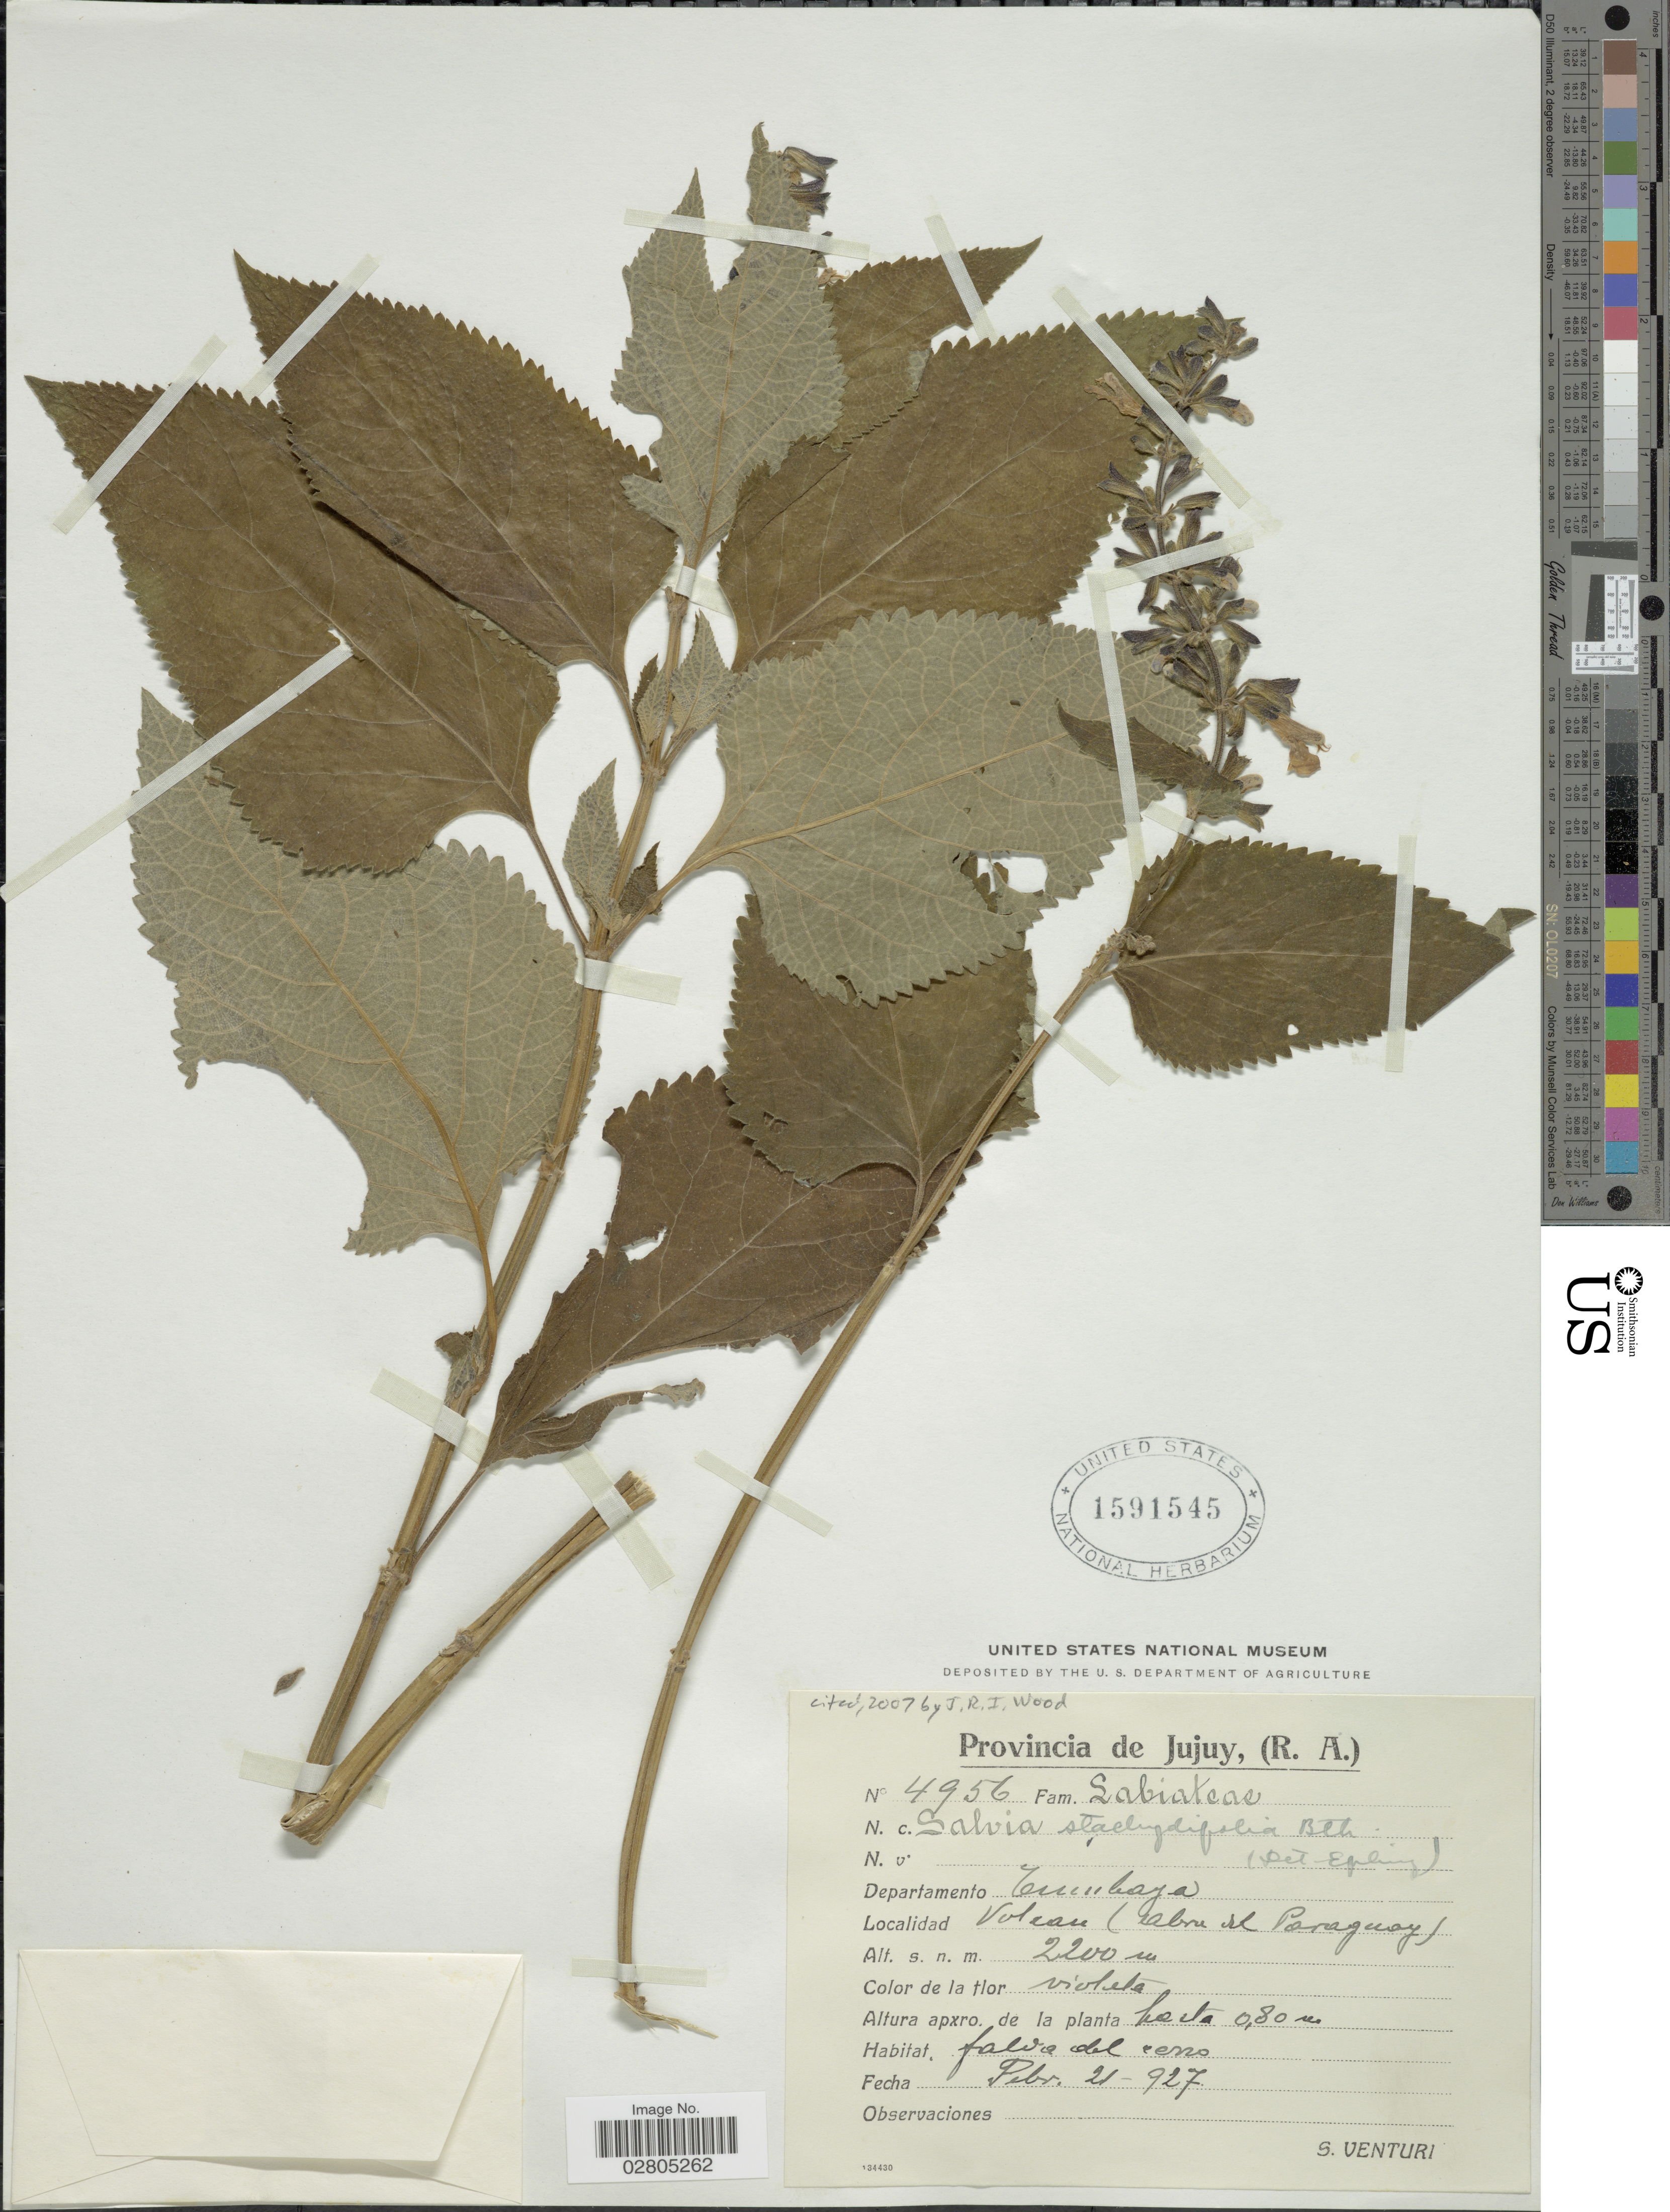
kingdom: Plantae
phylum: Tracheophyta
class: Magnoliopsida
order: Lamiales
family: Lamiaceae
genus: Salvia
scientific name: Salvia stachydifolia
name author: Benth.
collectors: S. Venturi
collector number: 4956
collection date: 1927-02-21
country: Argentina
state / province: Jujuy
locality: Provincia de Jujuy, R.A., Departamento Tumbaya, Volcan (abra de Paraguay).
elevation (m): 2200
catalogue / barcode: US 1591545